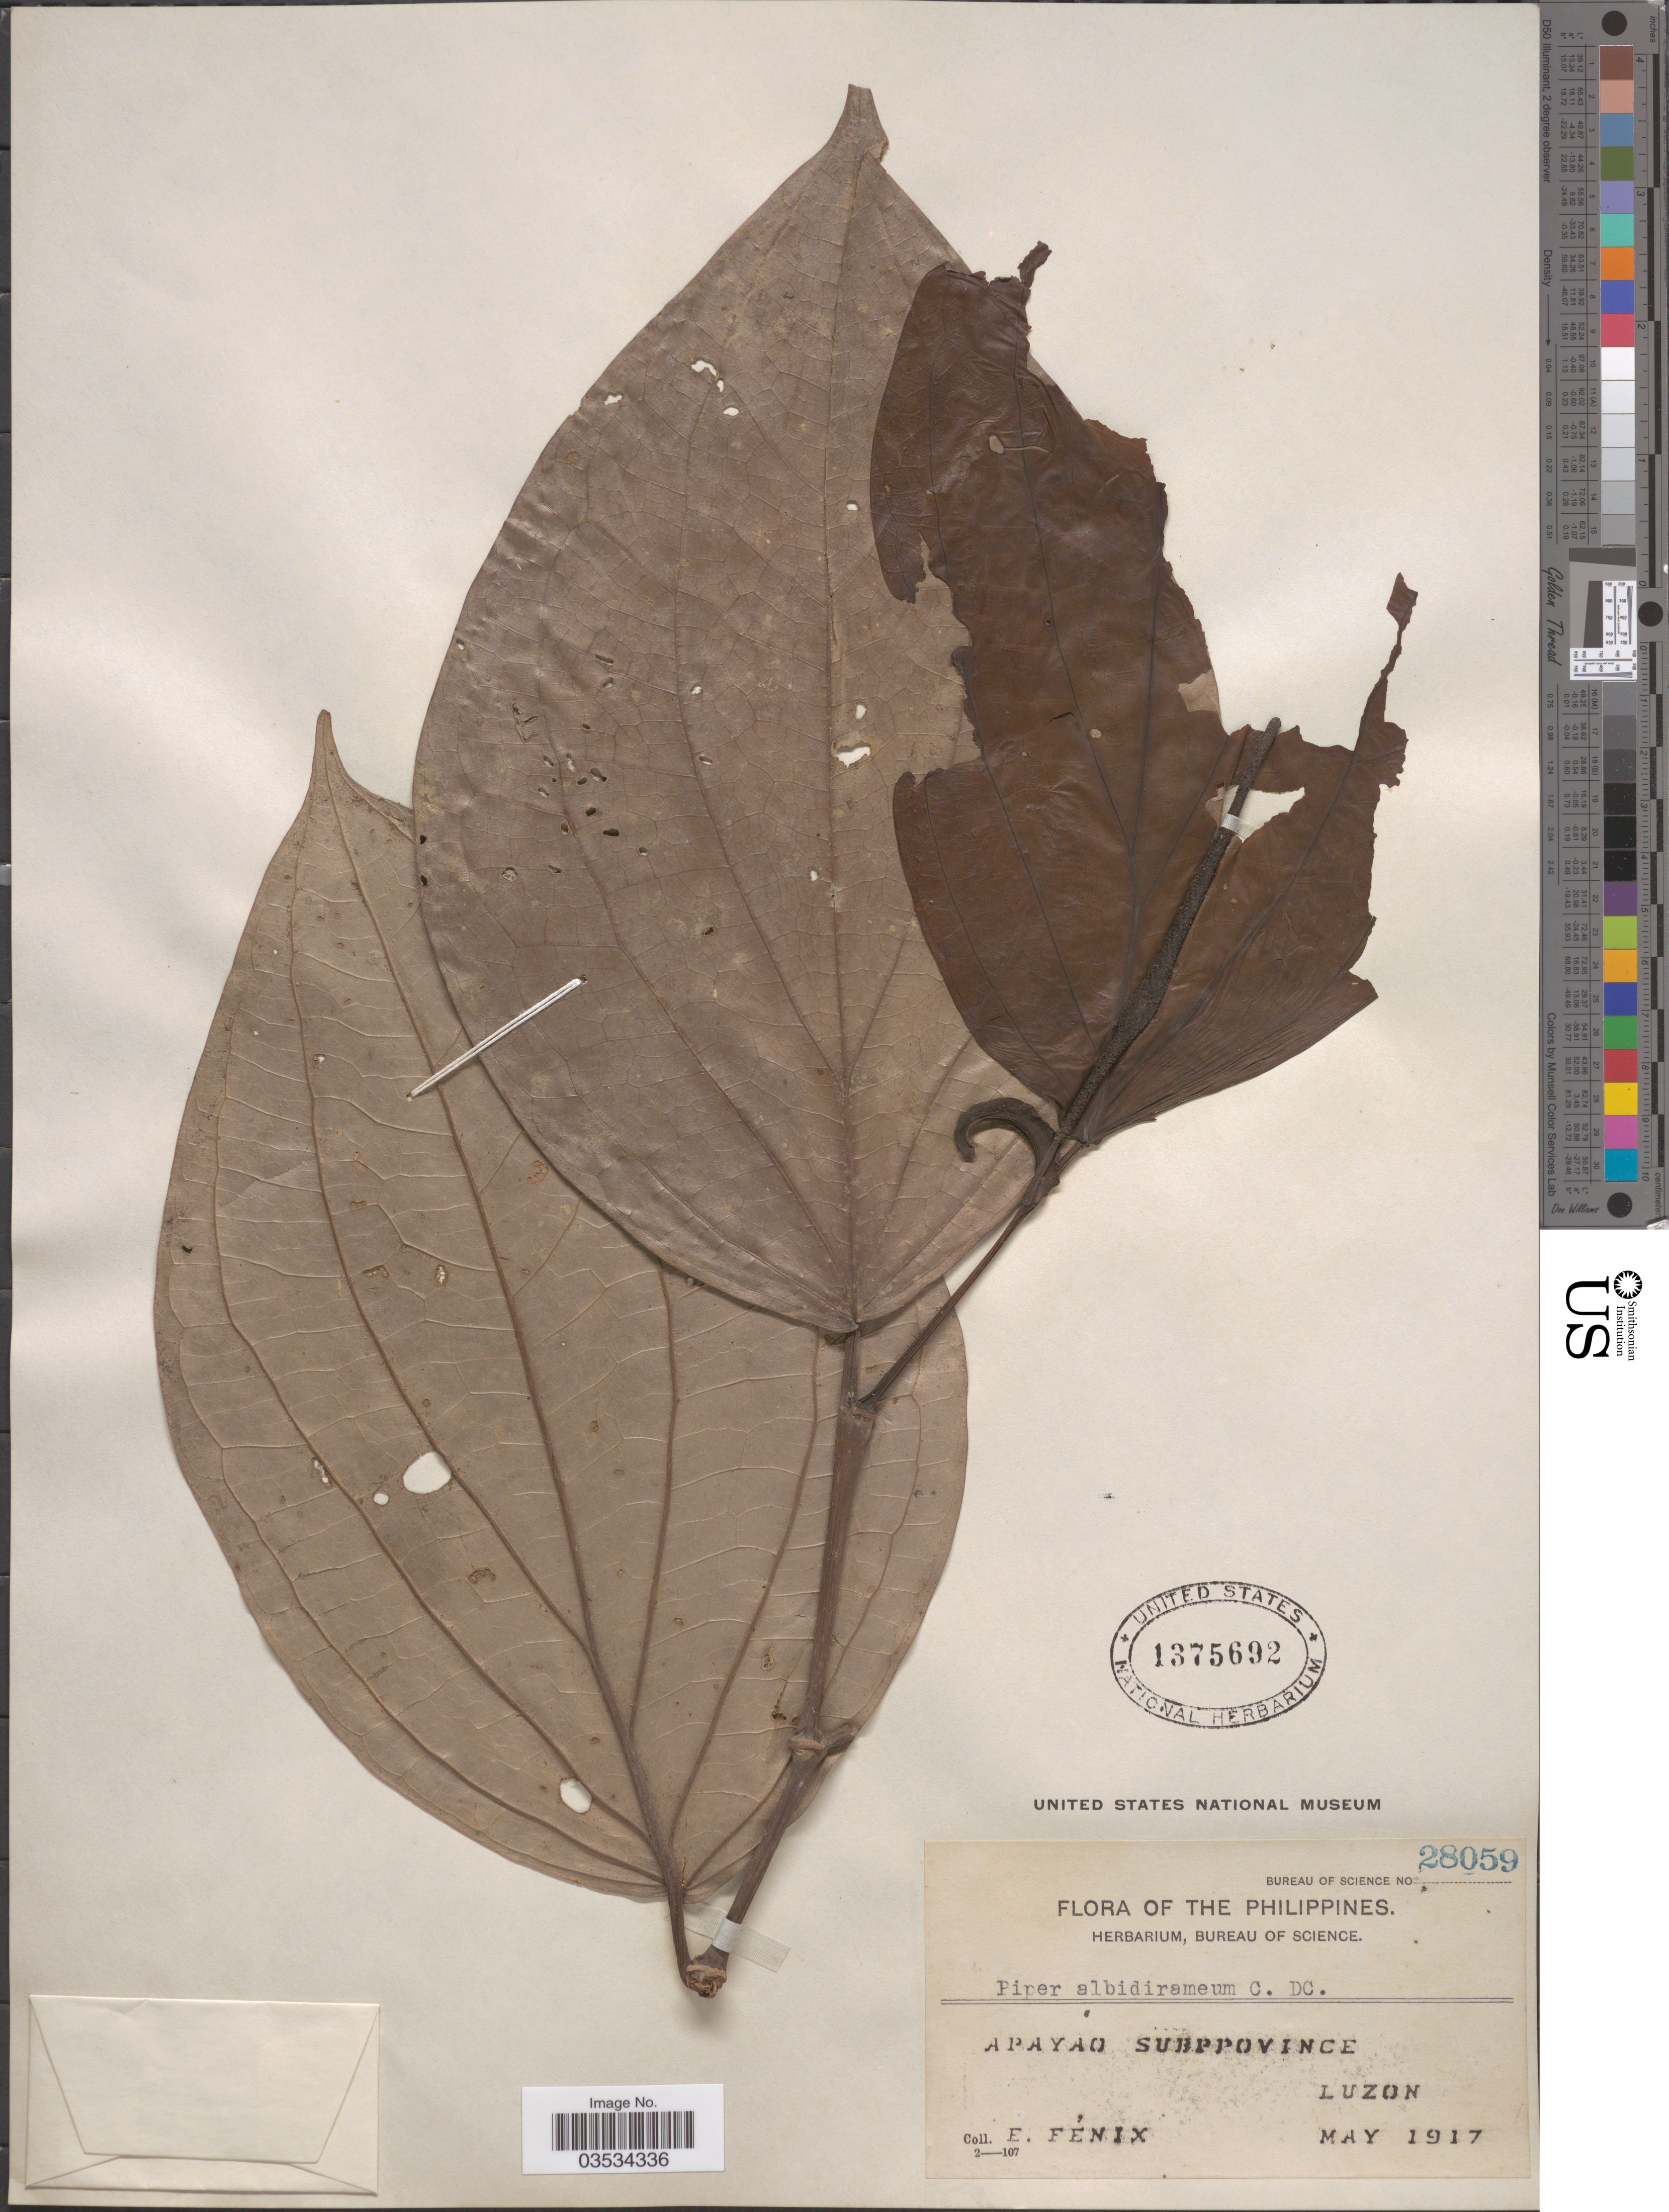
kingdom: Plantae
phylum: Tracheophyta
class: Magnoliopsida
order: Piperales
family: Piperaceae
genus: Piper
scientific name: Piper albidirameum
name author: C. DC.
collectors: E. Fénix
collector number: Bureau of Science 28059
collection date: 1917-05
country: Philippines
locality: Apayao Subprovince. Luzon.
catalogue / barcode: US 1375692